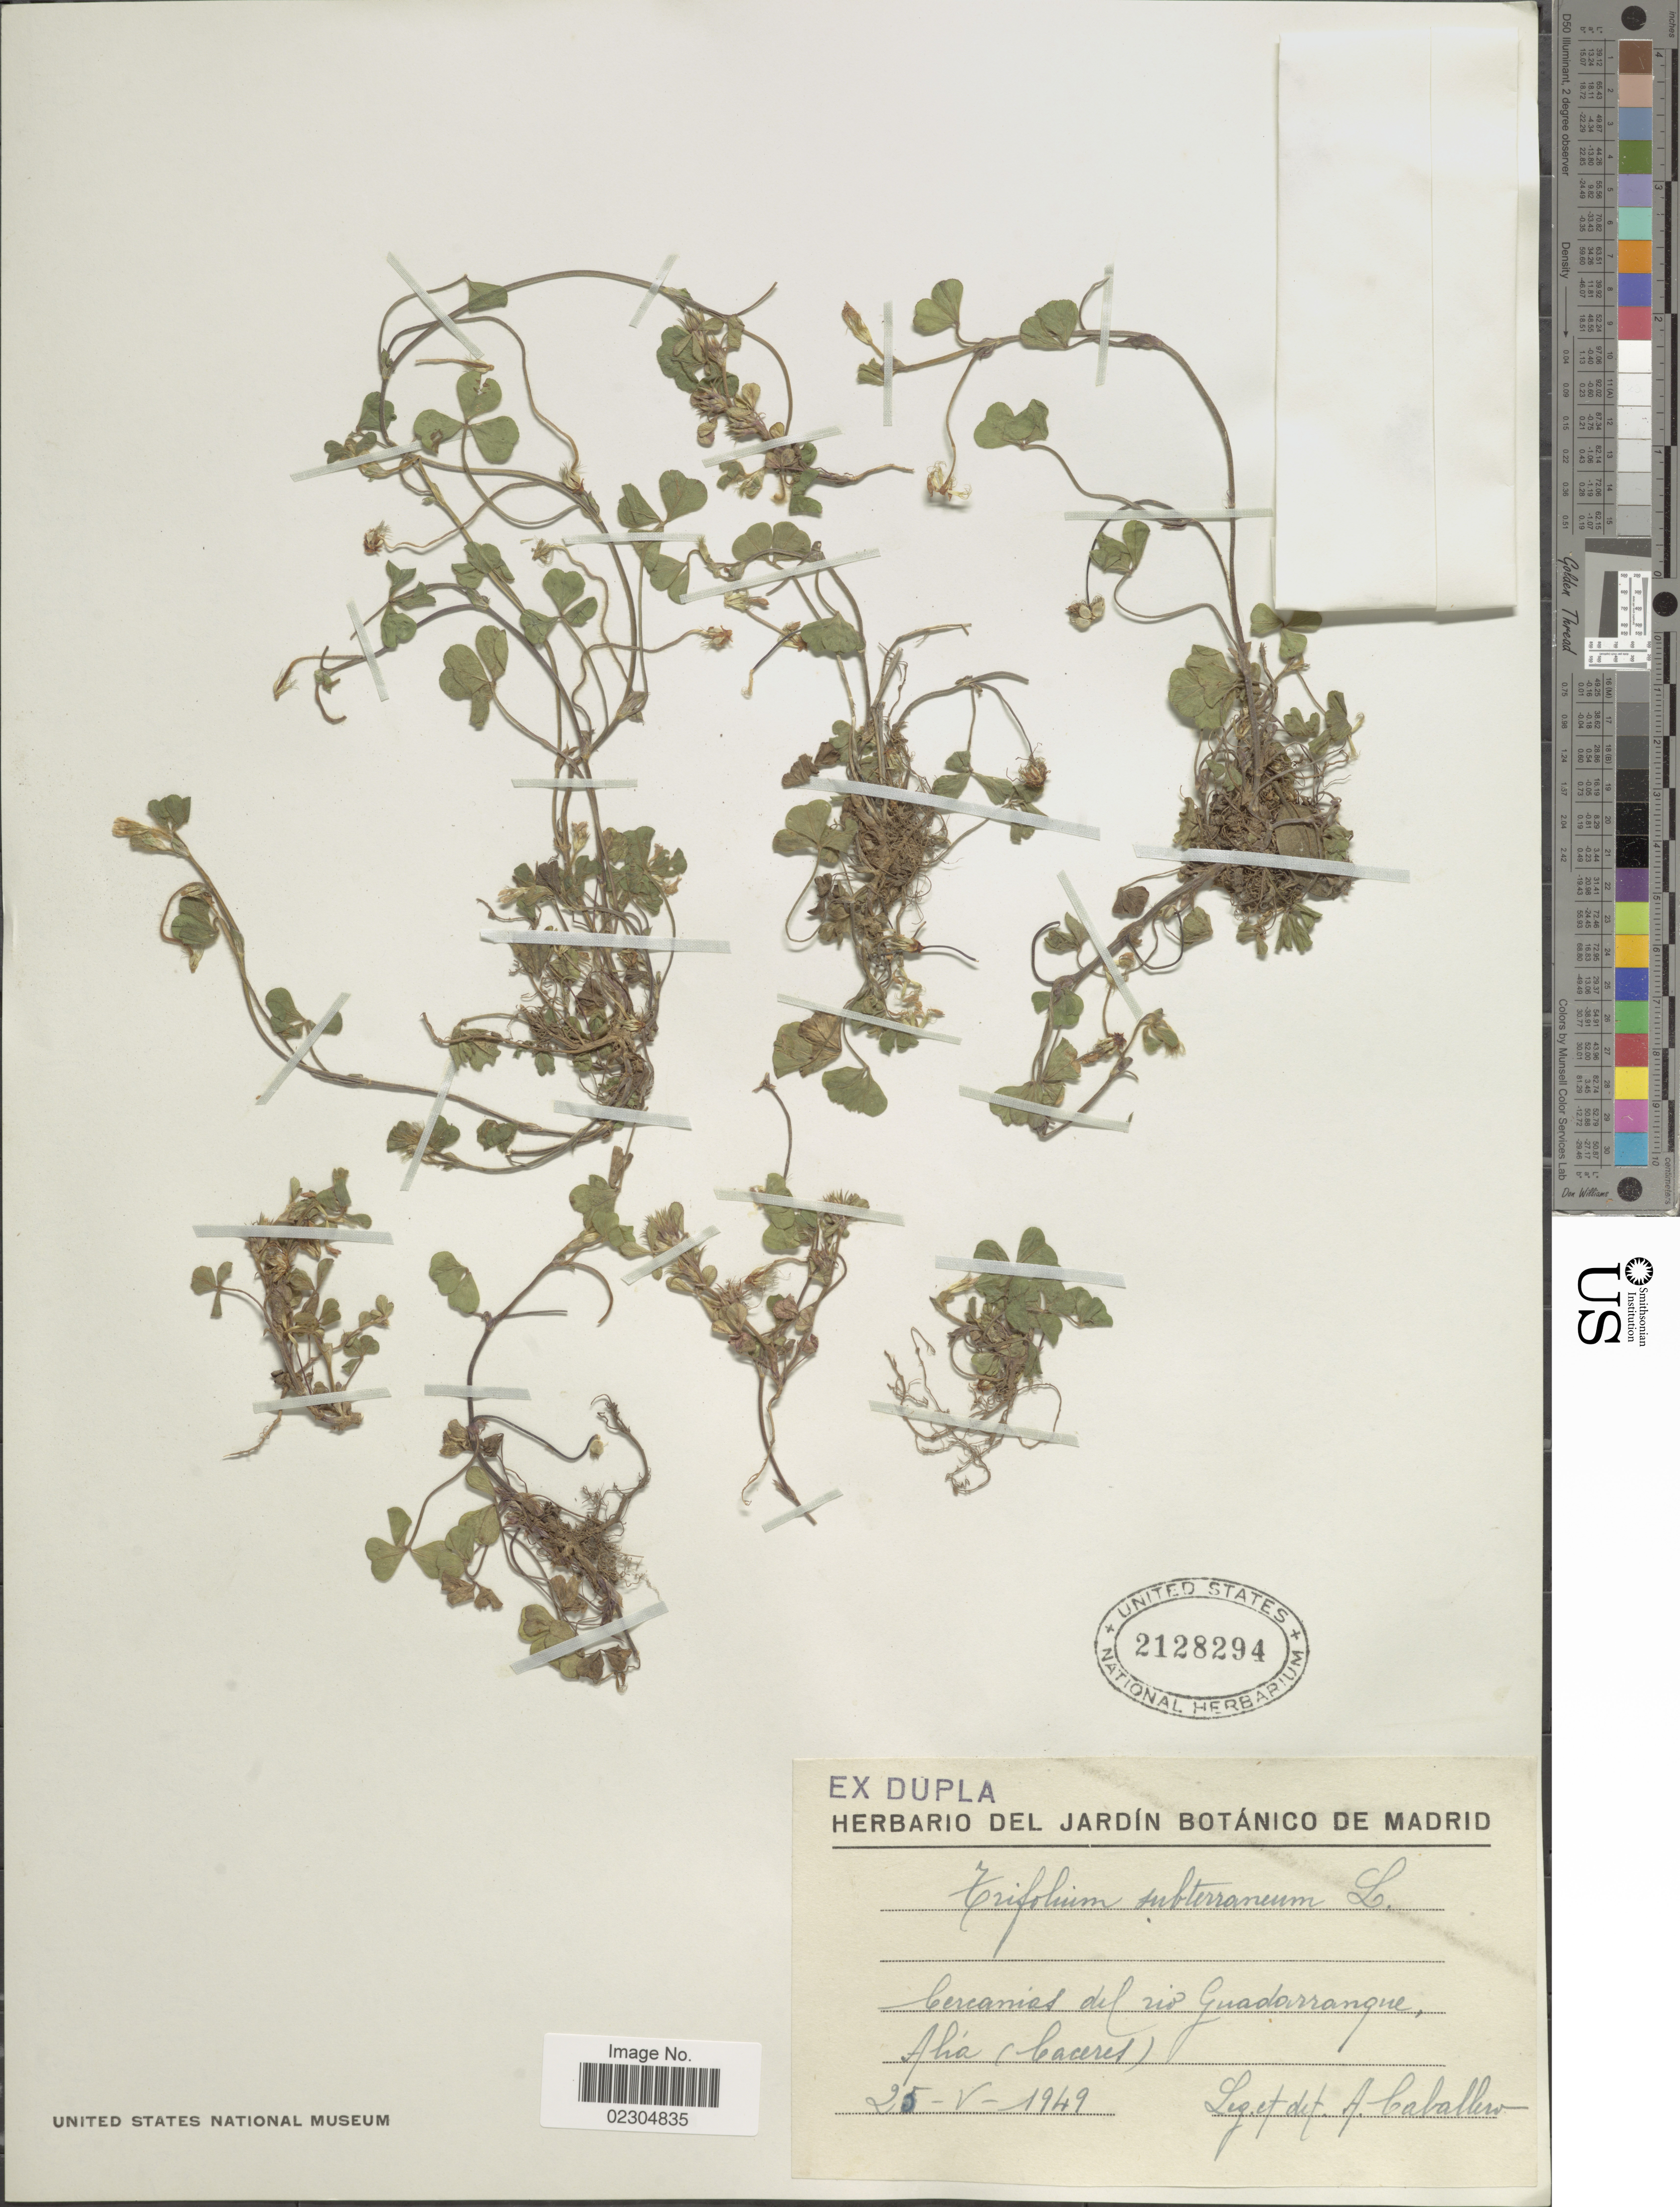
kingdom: Plantae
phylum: Tracheophyta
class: Magnoliopsida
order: Fabales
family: Fabaceae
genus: Trifolium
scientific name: Trifolium subterraneum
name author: L.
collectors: A. Caballero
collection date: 1949-05-25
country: Spain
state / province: Extremadura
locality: Cercanias del rio Guadarranque, Alia (Caceres)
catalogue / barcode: US 2128294